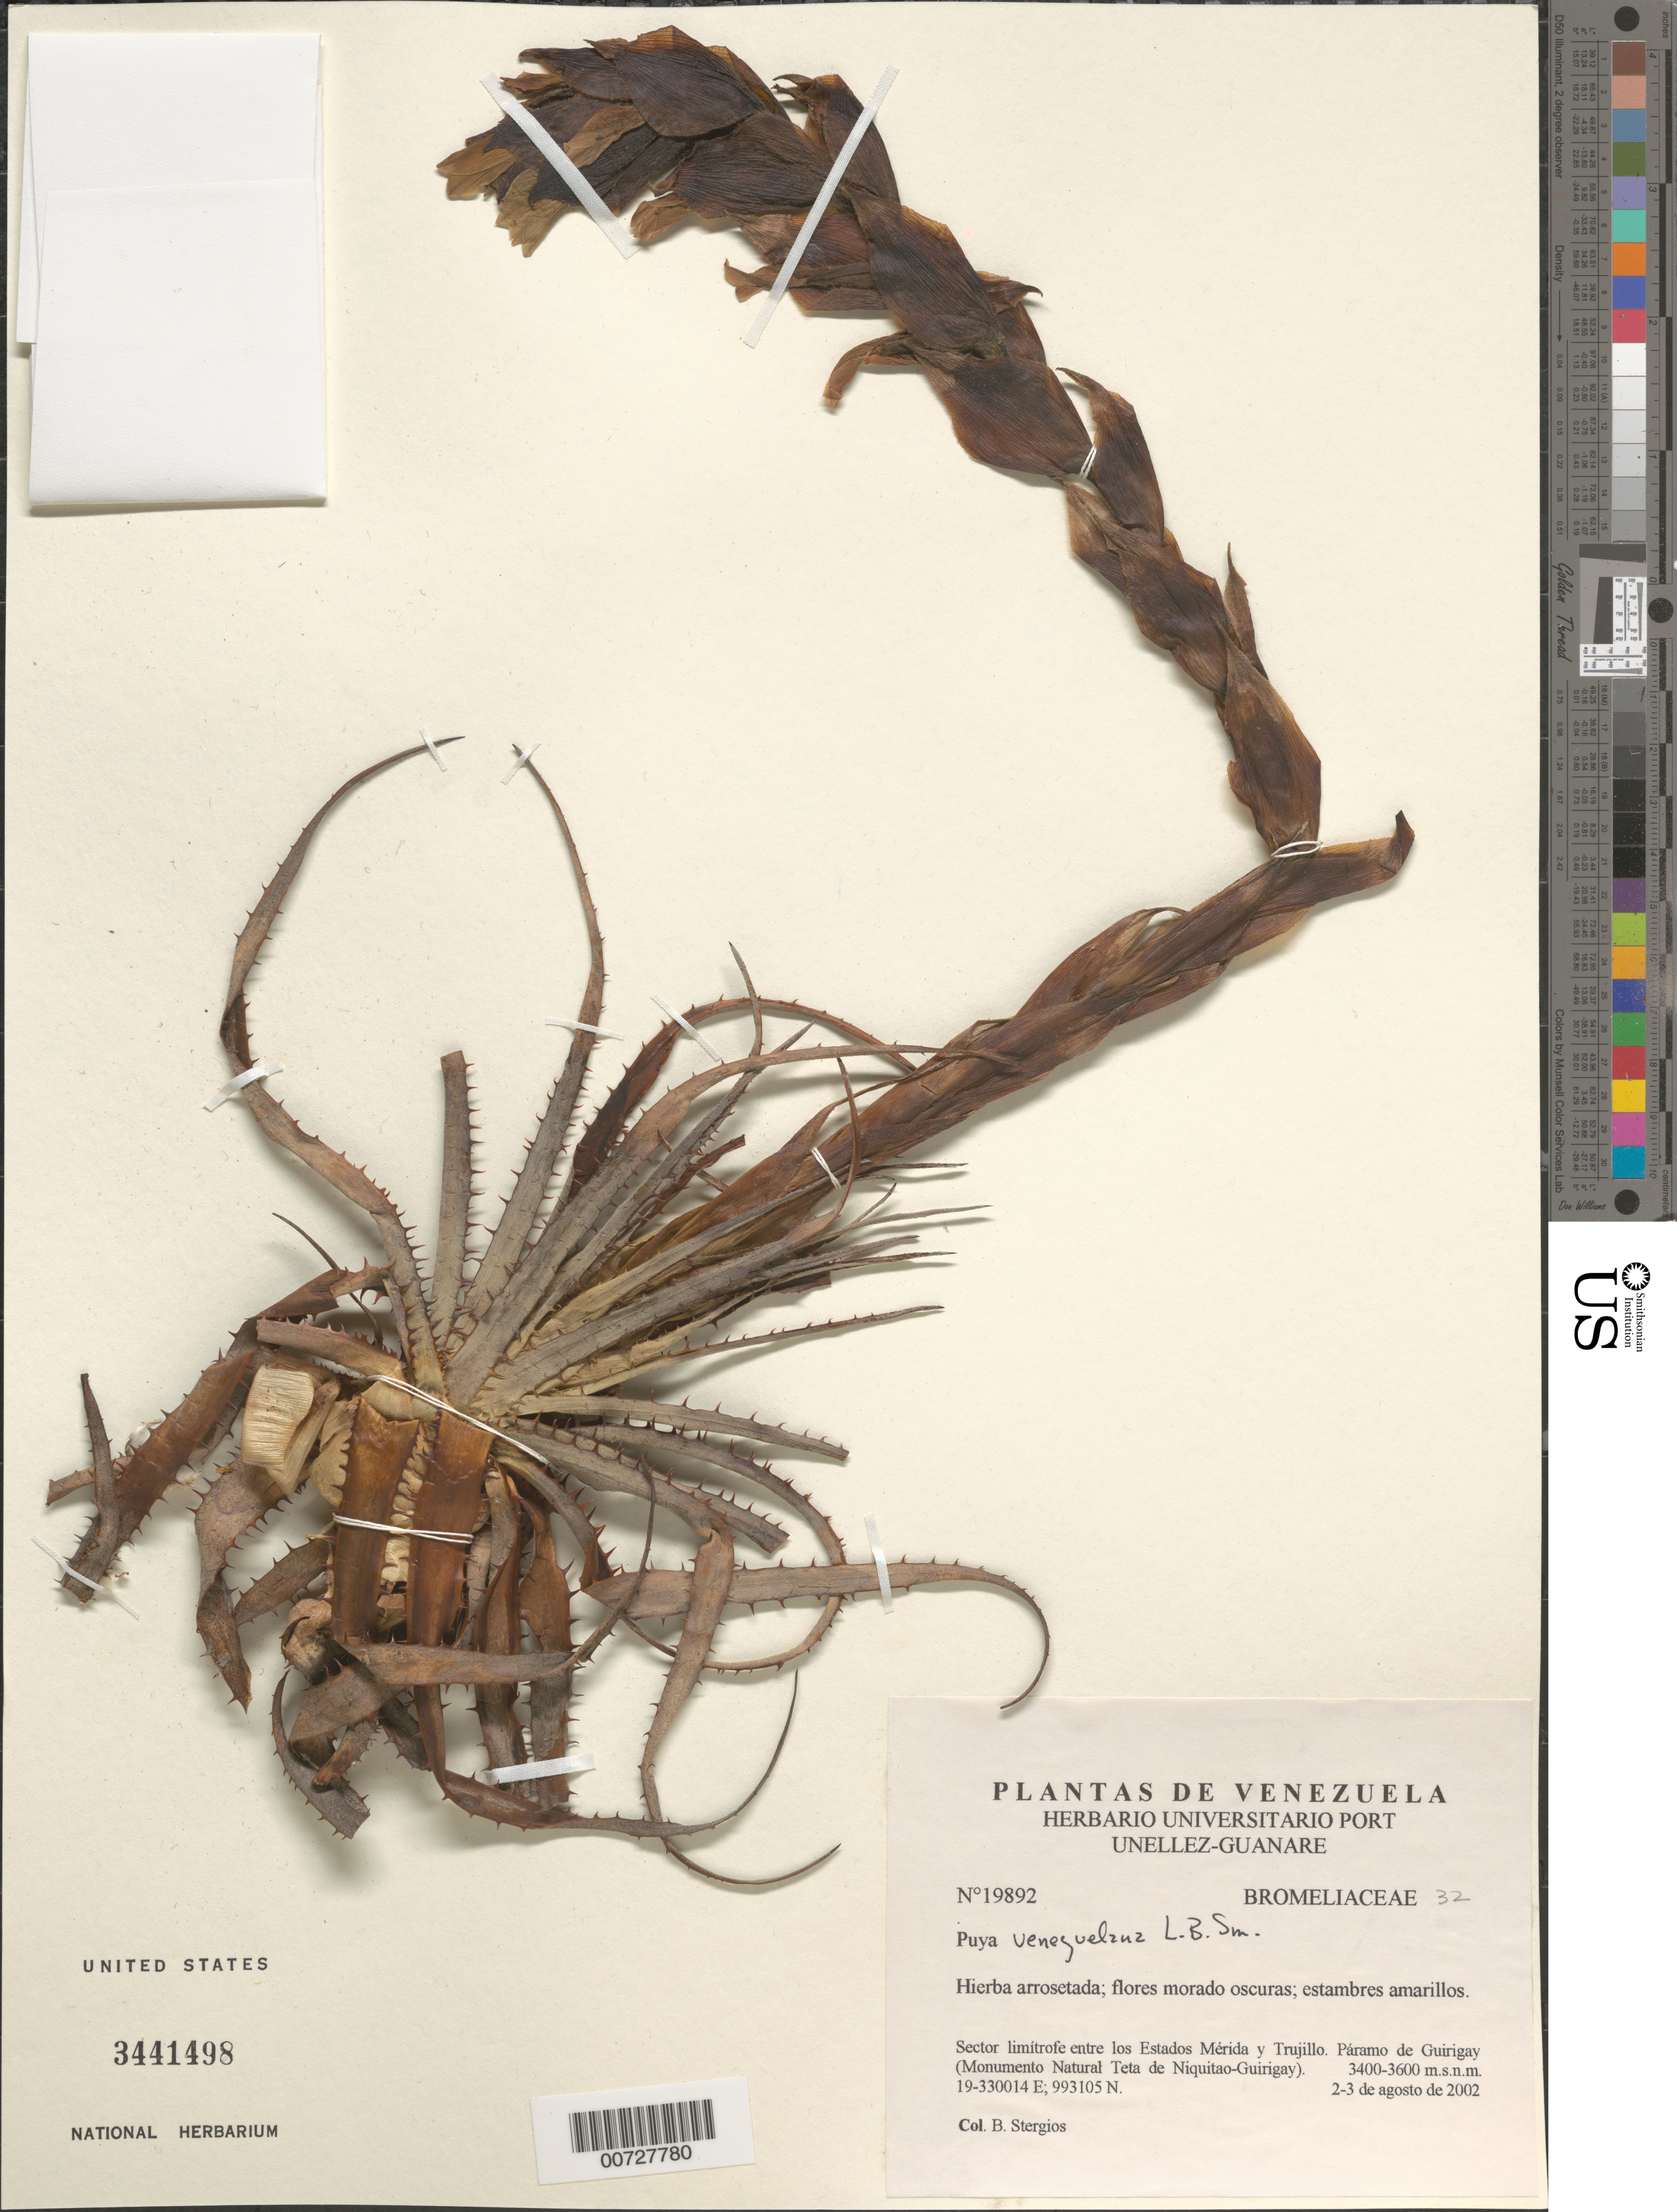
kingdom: Plantae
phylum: Tracheophyta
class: Liliopsida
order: Poales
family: Bromeliaceae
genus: Puya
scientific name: Puya venezuelana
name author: L.B. Sm.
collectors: B. G. Stergios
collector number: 19892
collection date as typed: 02 Aug 2002 to 03 Aug 2002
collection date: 2002-08-02/2002-08-03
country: Venezuela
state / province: Trujillo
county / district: Boconó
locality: Páramo de Guirigay (Monumento Natural Teta de Niquitao-Guirigay). Sector limítrofe entre los Estados Mérida y Trujillo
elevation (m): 3400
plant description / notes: PORT, US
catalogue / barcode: US 3441498